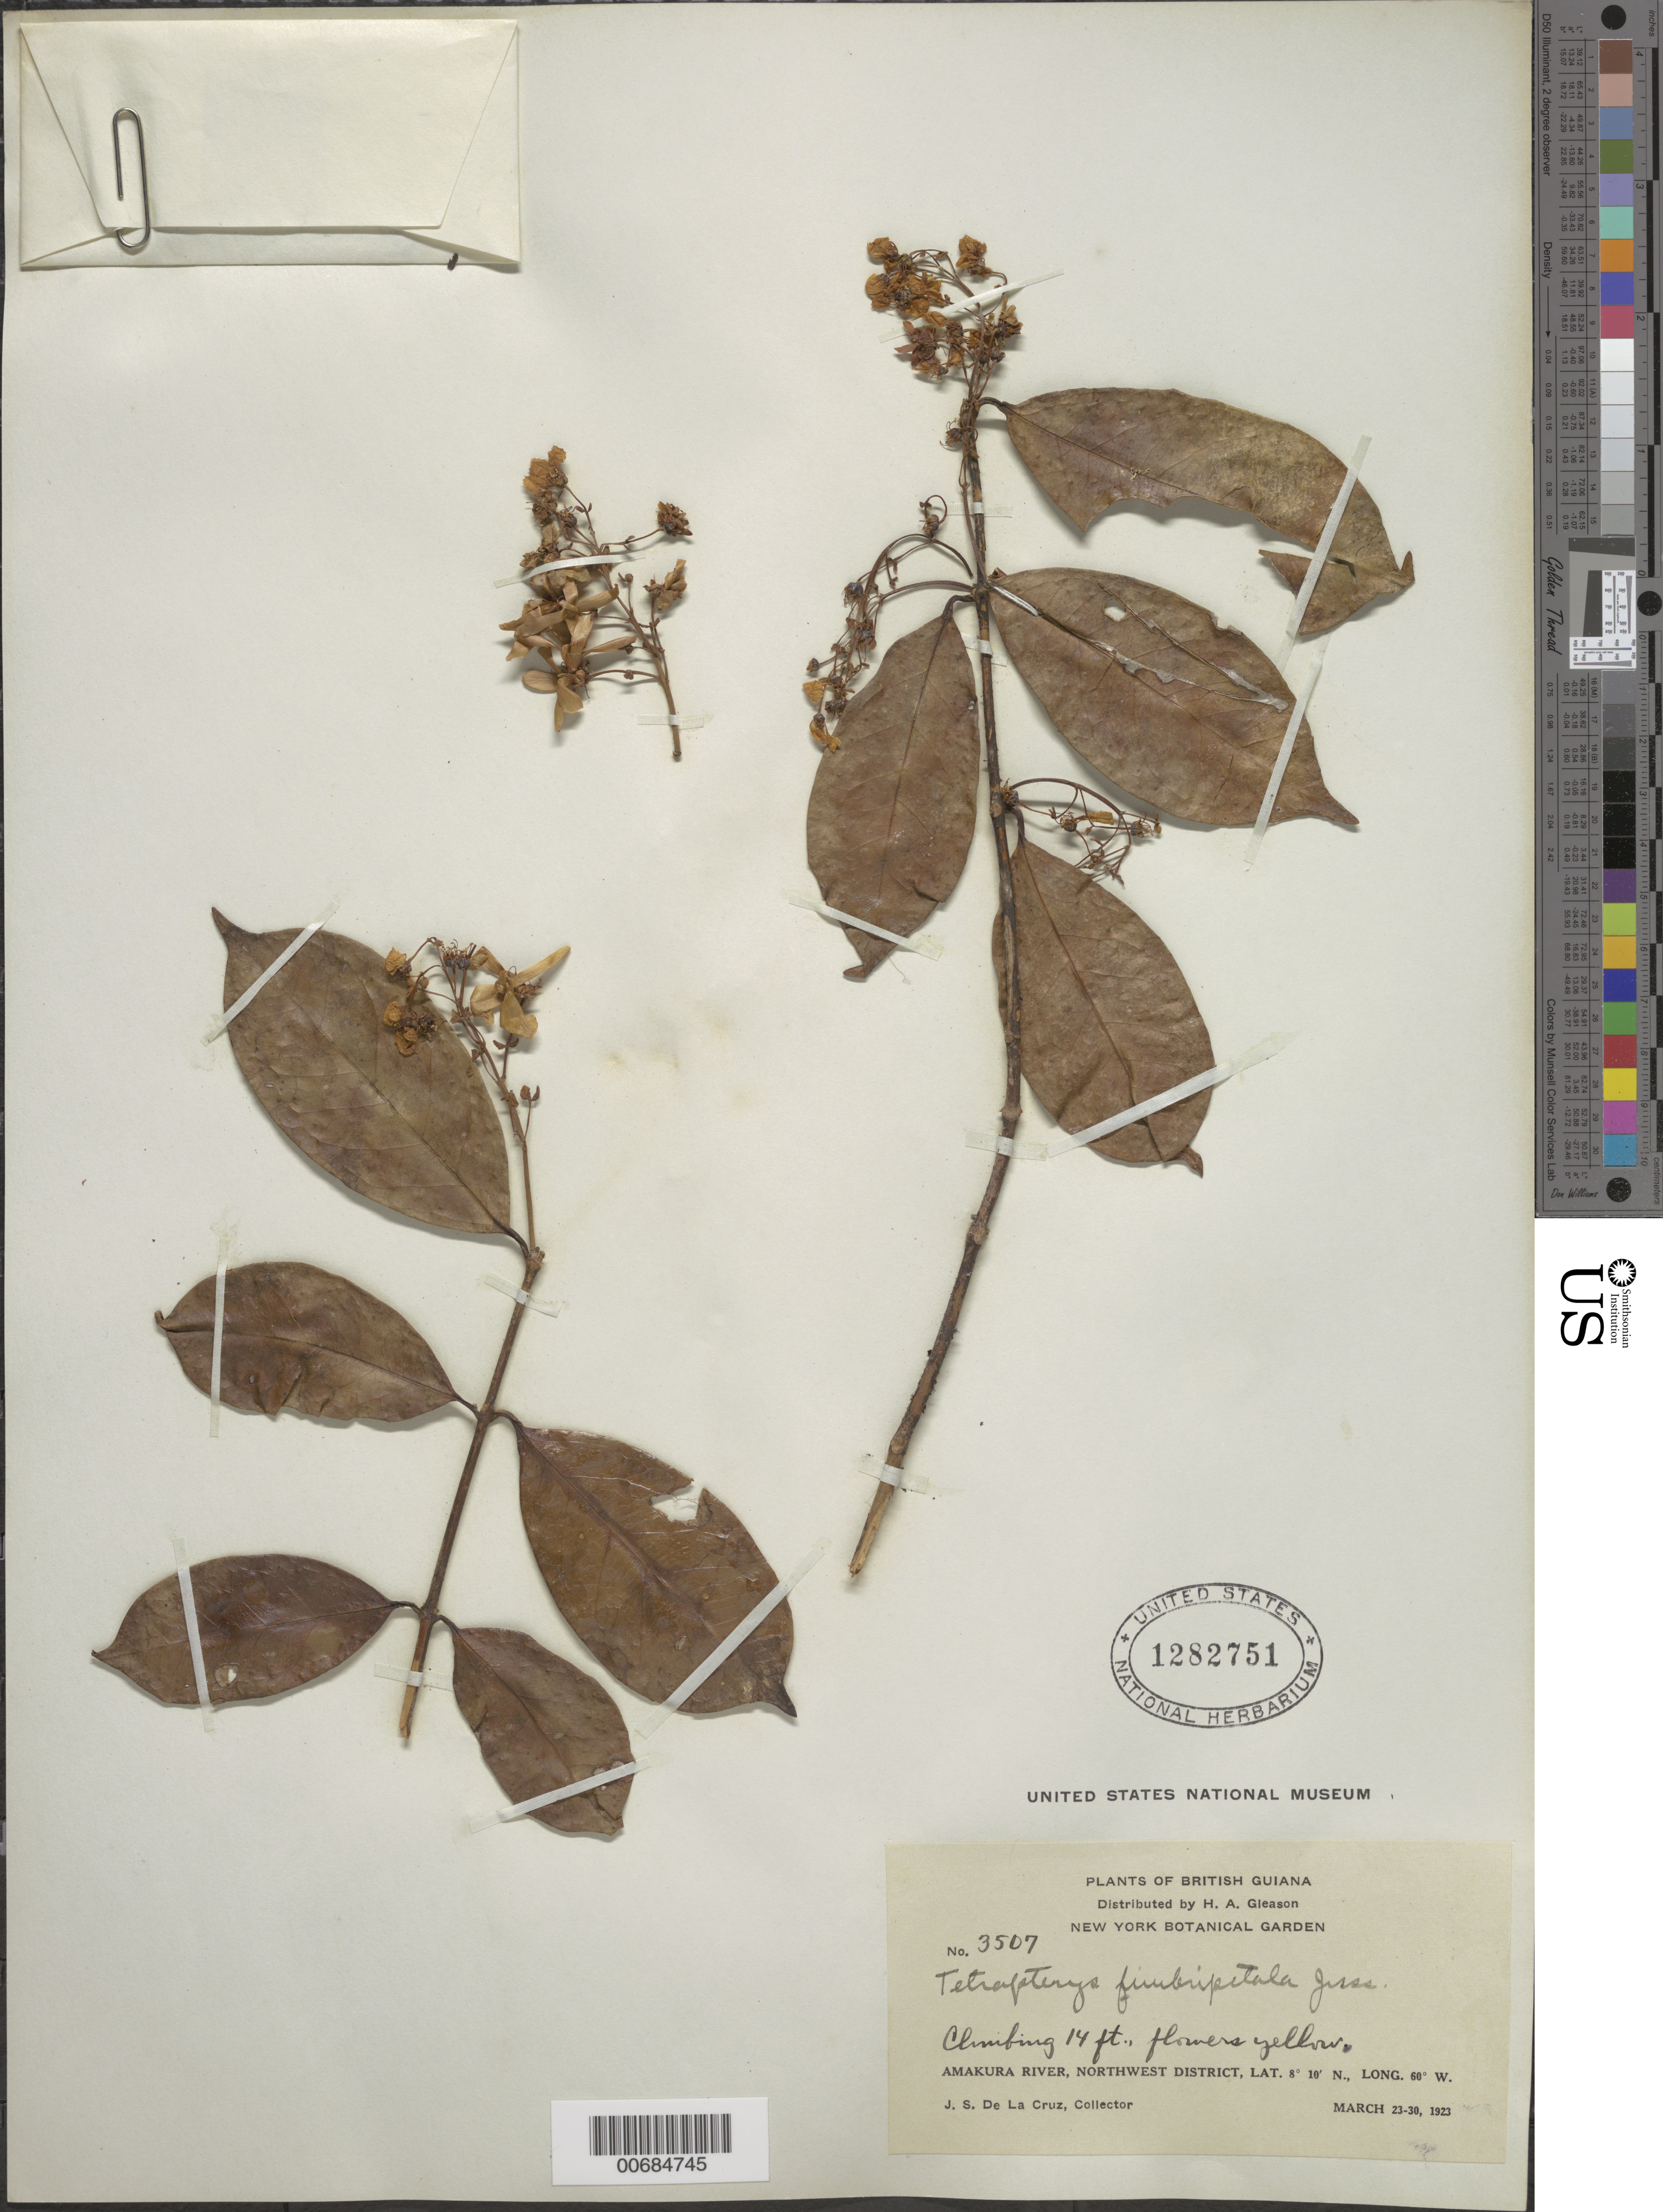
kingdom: Plantae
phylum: Tracheophyta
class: Magnoliopsida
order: Malpighiales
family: Malpighiaceae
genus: Glicophyllum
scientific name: Glicophyllum fimbripetalum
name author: (A. Juss.) R.F. Almeida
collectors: J. S. de la Cruz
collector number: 3507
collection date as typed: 23-Mar-23 to 30-Mar-23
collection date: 1923-03-23/1923-03-30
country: Guyana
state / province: Barima-Waini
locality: Amakura R., NW District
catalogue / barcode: US 1282751